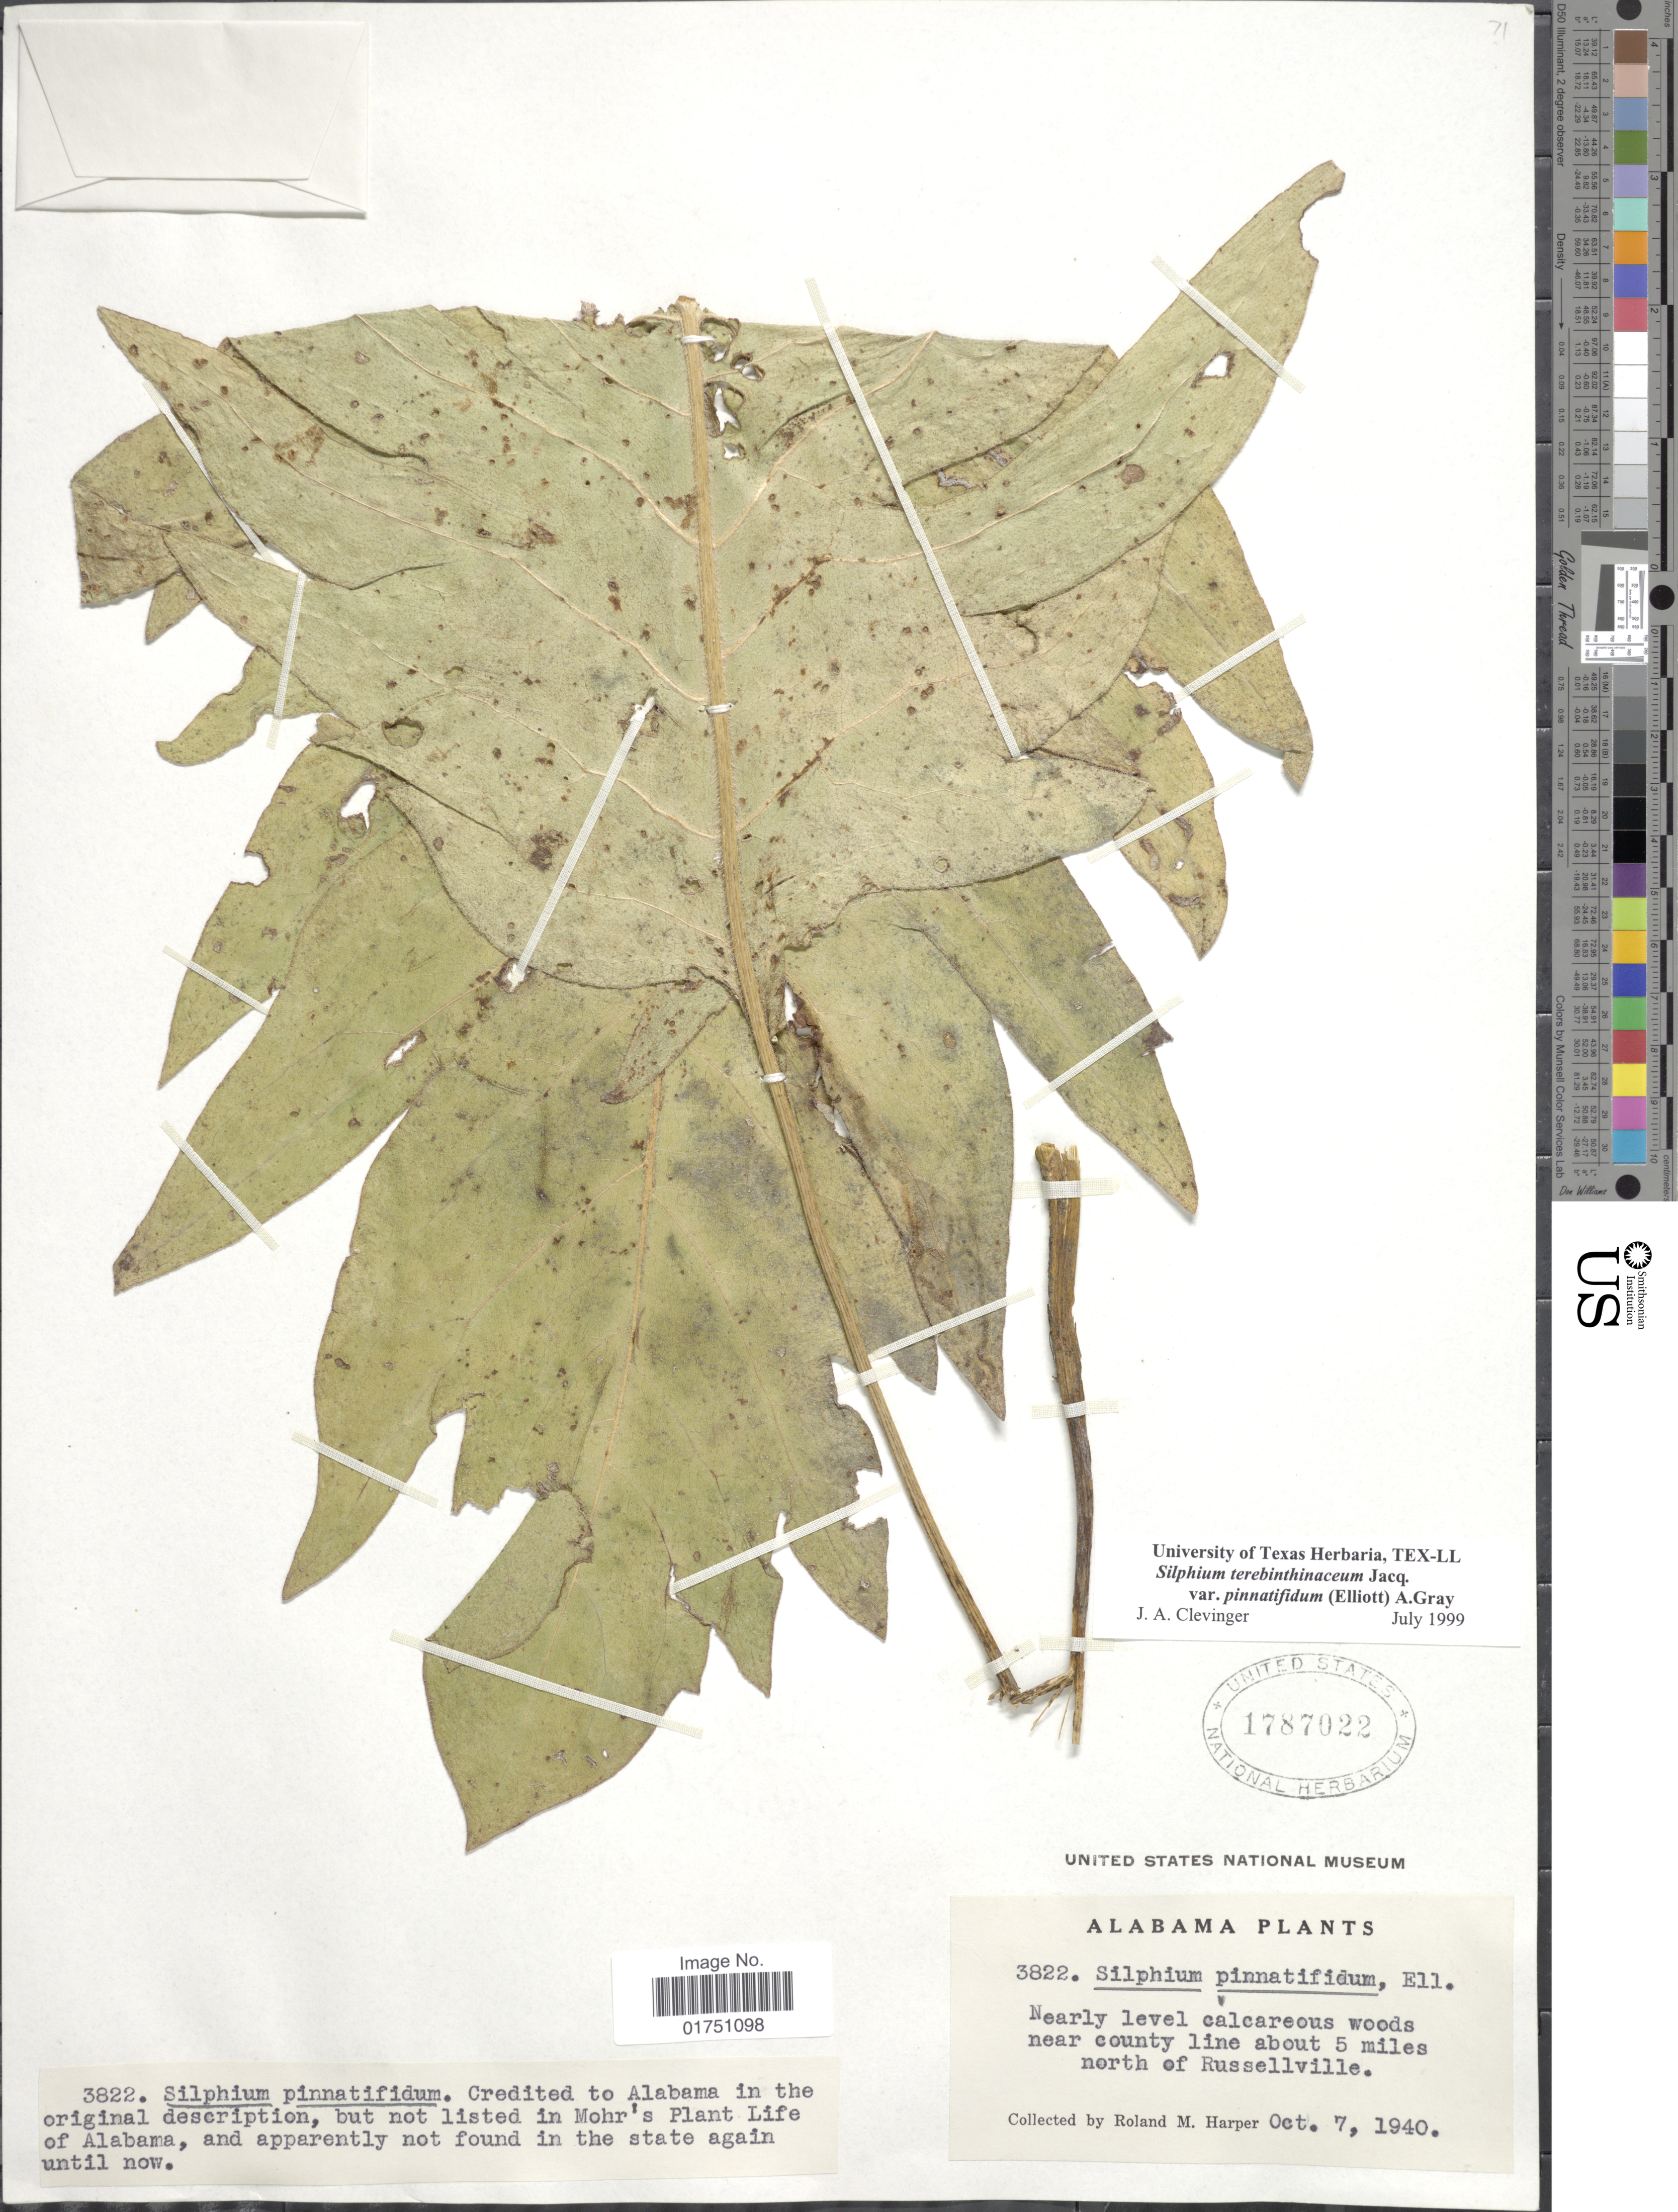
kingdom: Plantae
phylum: Tracheophyta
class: Magnoliopsida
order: Asterales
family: Asteraceae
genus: Silphium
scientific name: Silphium terebinthinaceum var. pinnatifidium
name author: (Elliott) A. Gray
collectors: R. M. Harper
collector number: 3822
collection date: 1940-10-07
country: United States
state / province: Alabama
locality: Nearly level calcareous woods near county line about 5 miles north of Russellville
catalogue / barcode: US 1787022